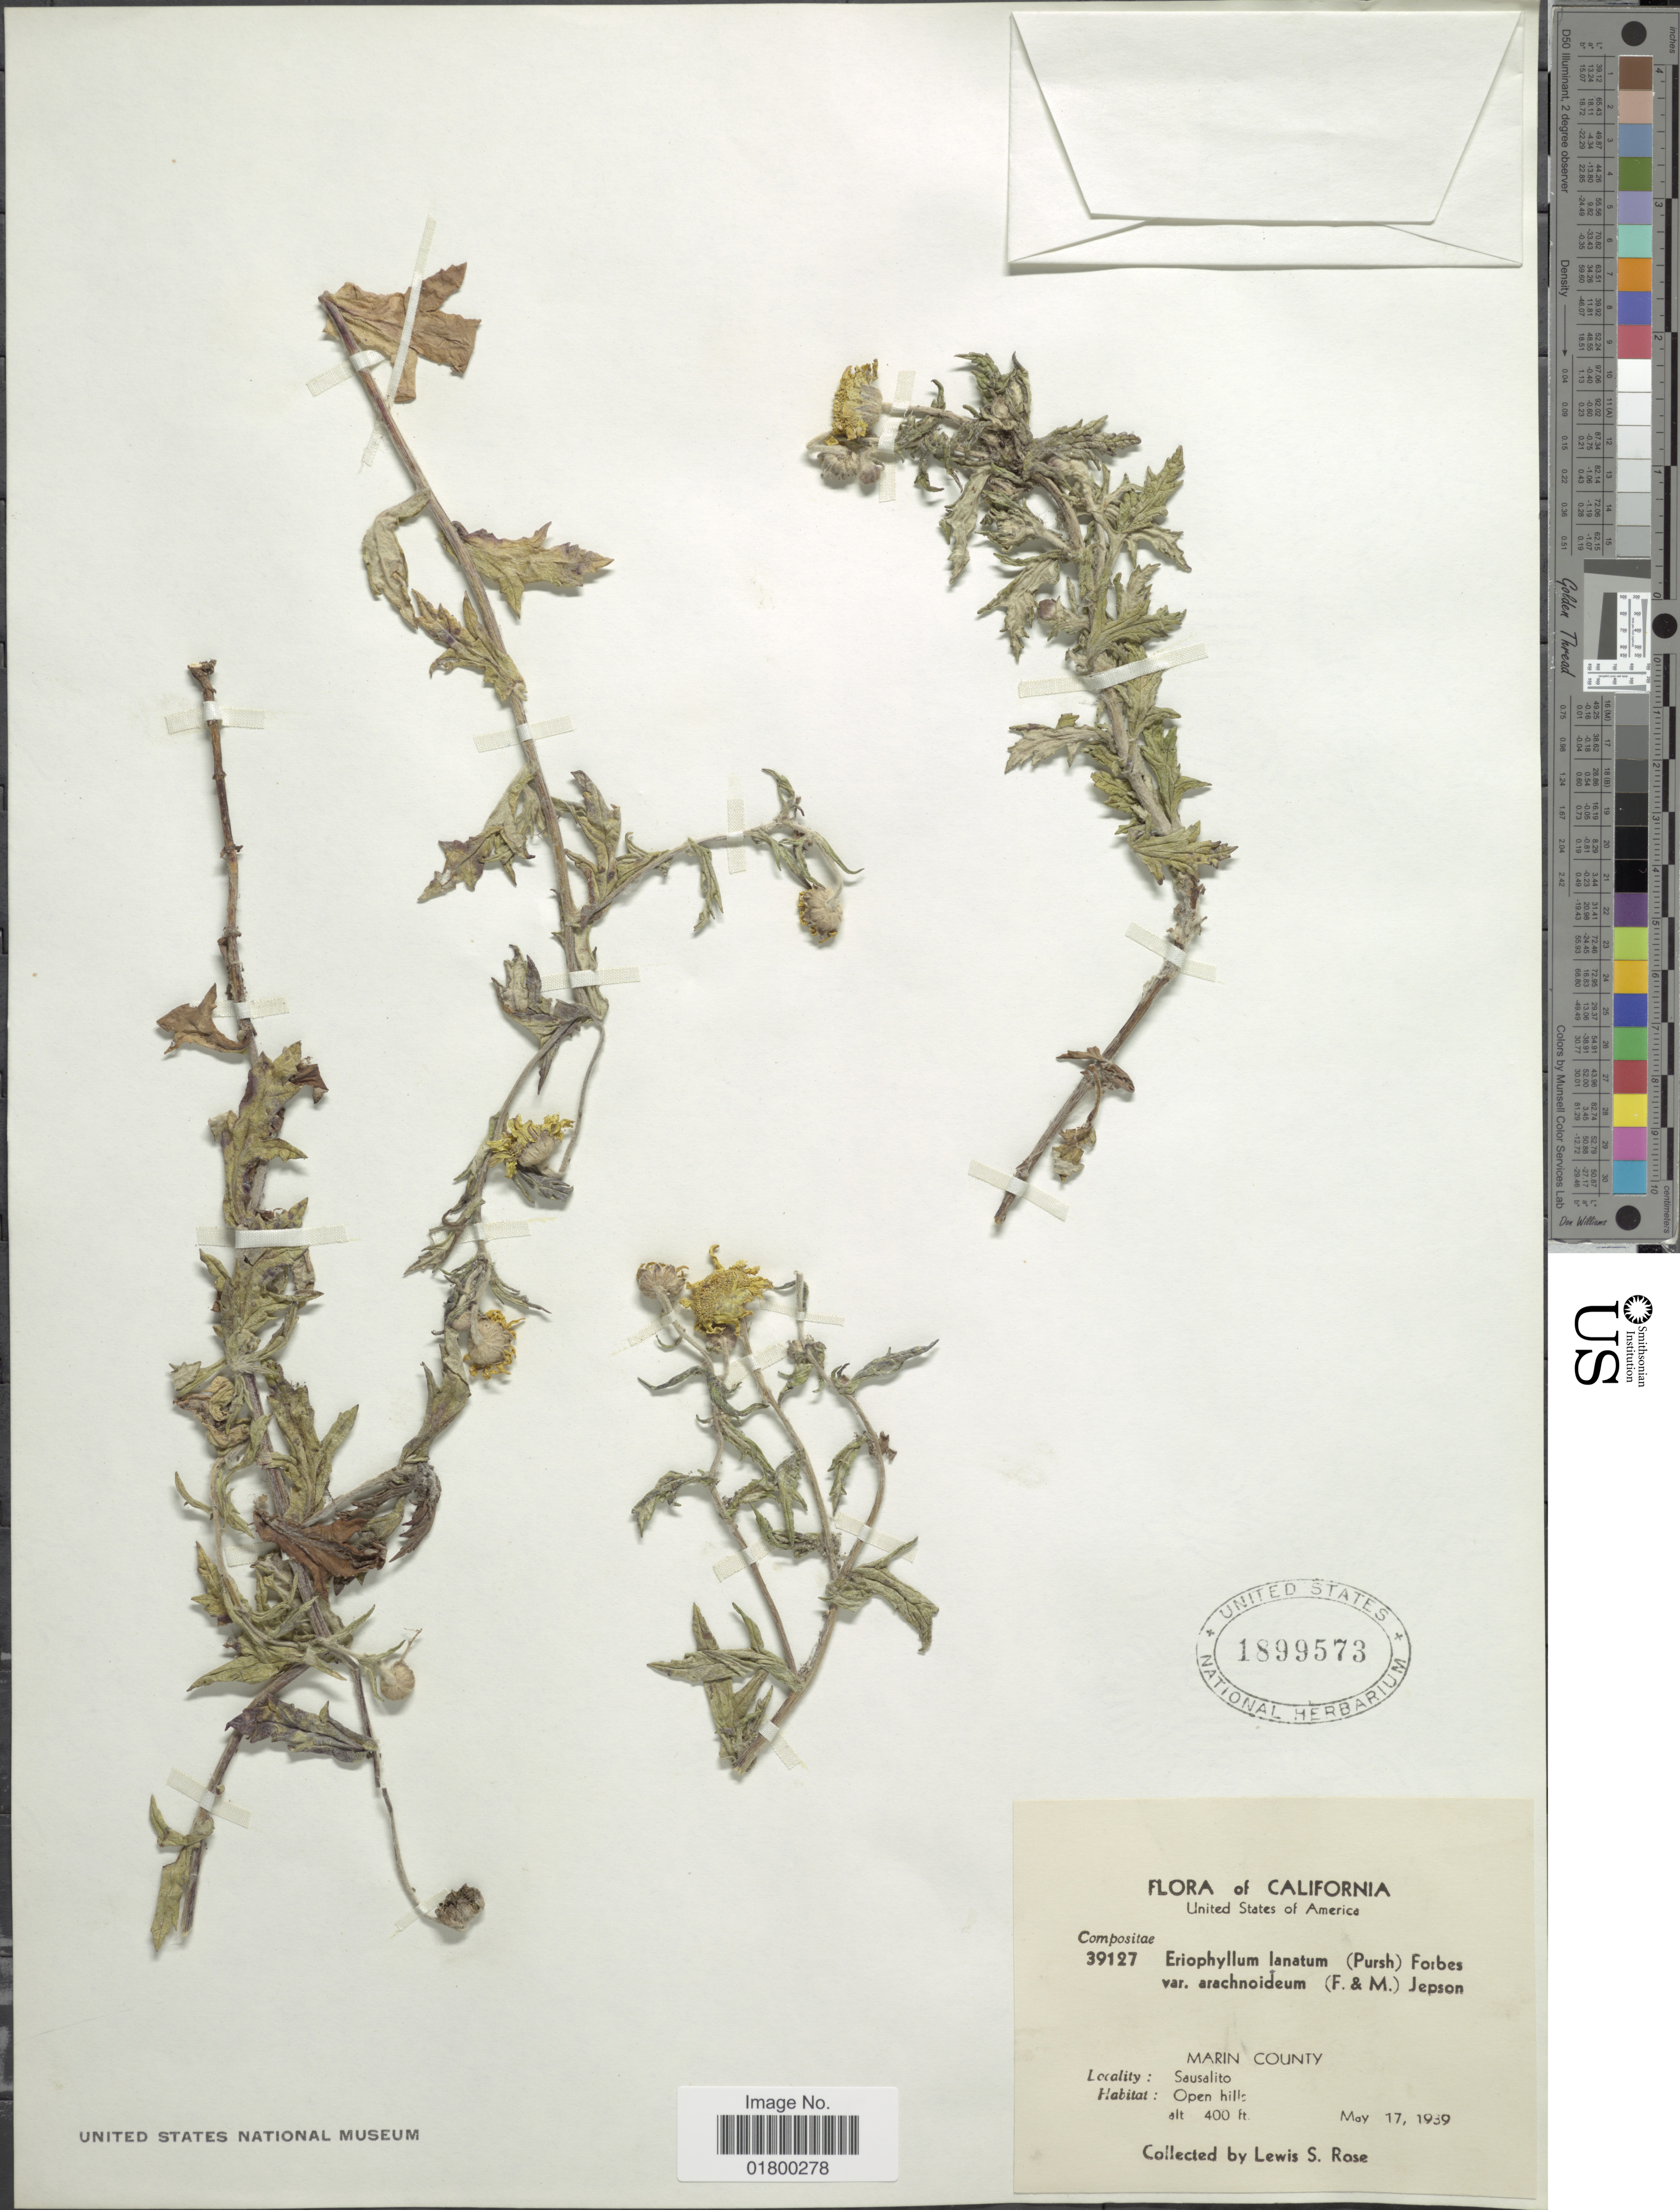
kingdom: Plantae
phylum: Tracheophyta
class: Magnoliopsida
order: Asterales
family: Asteraceae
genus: Eriophyllum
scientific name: Eriophyllum lanatum var. arachnoideum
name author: (Fisch. & Avé-Lall.) Jeps.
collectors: L. S. Rose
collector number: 39127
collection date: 1939-05-17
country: United States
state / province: California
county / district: Marin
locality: Marin County, Sausalito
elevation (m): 122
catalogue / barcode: US 1899573